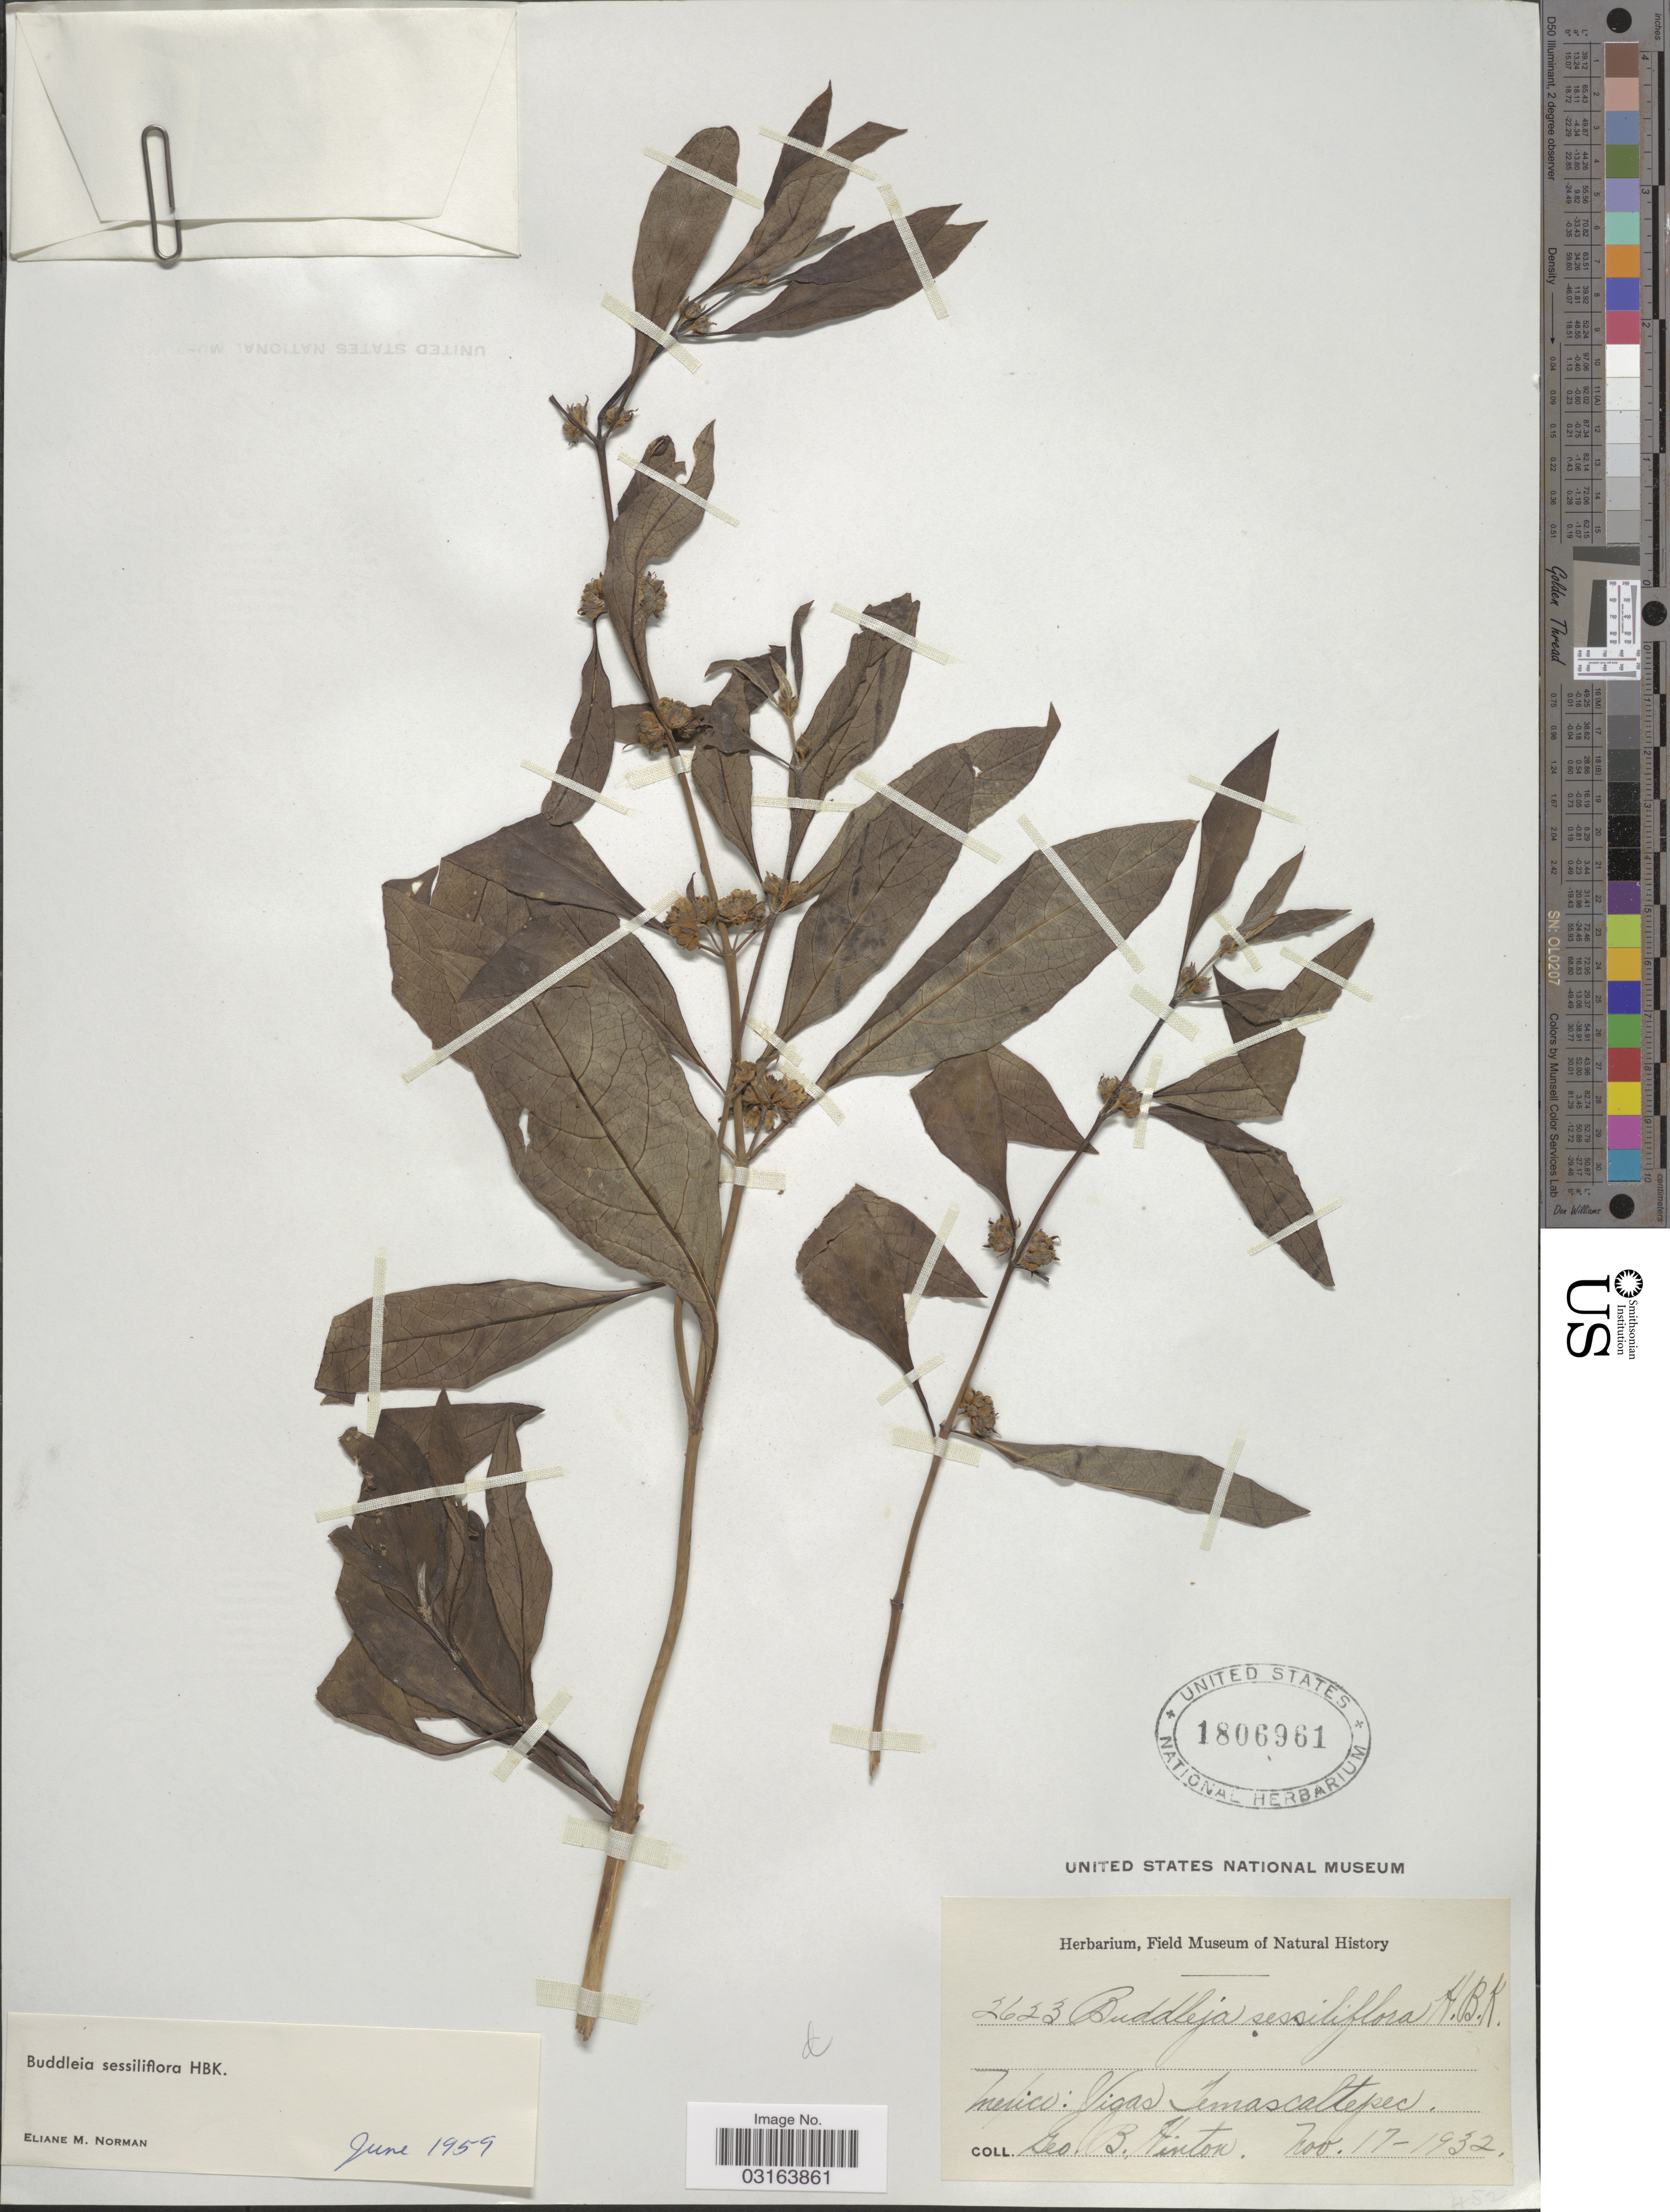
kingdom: Plantae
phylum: Tracheophyta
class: Magnoliopsida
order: Lamiales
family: Scrophulariaceae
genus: Buddleja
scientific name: Buddleja sessiliflora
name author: Kunth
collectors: G. B. Hinton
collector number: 2623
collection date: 1932-11-17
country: Mexico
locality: Vigas Temascaltepec.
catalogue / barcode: US 1806961